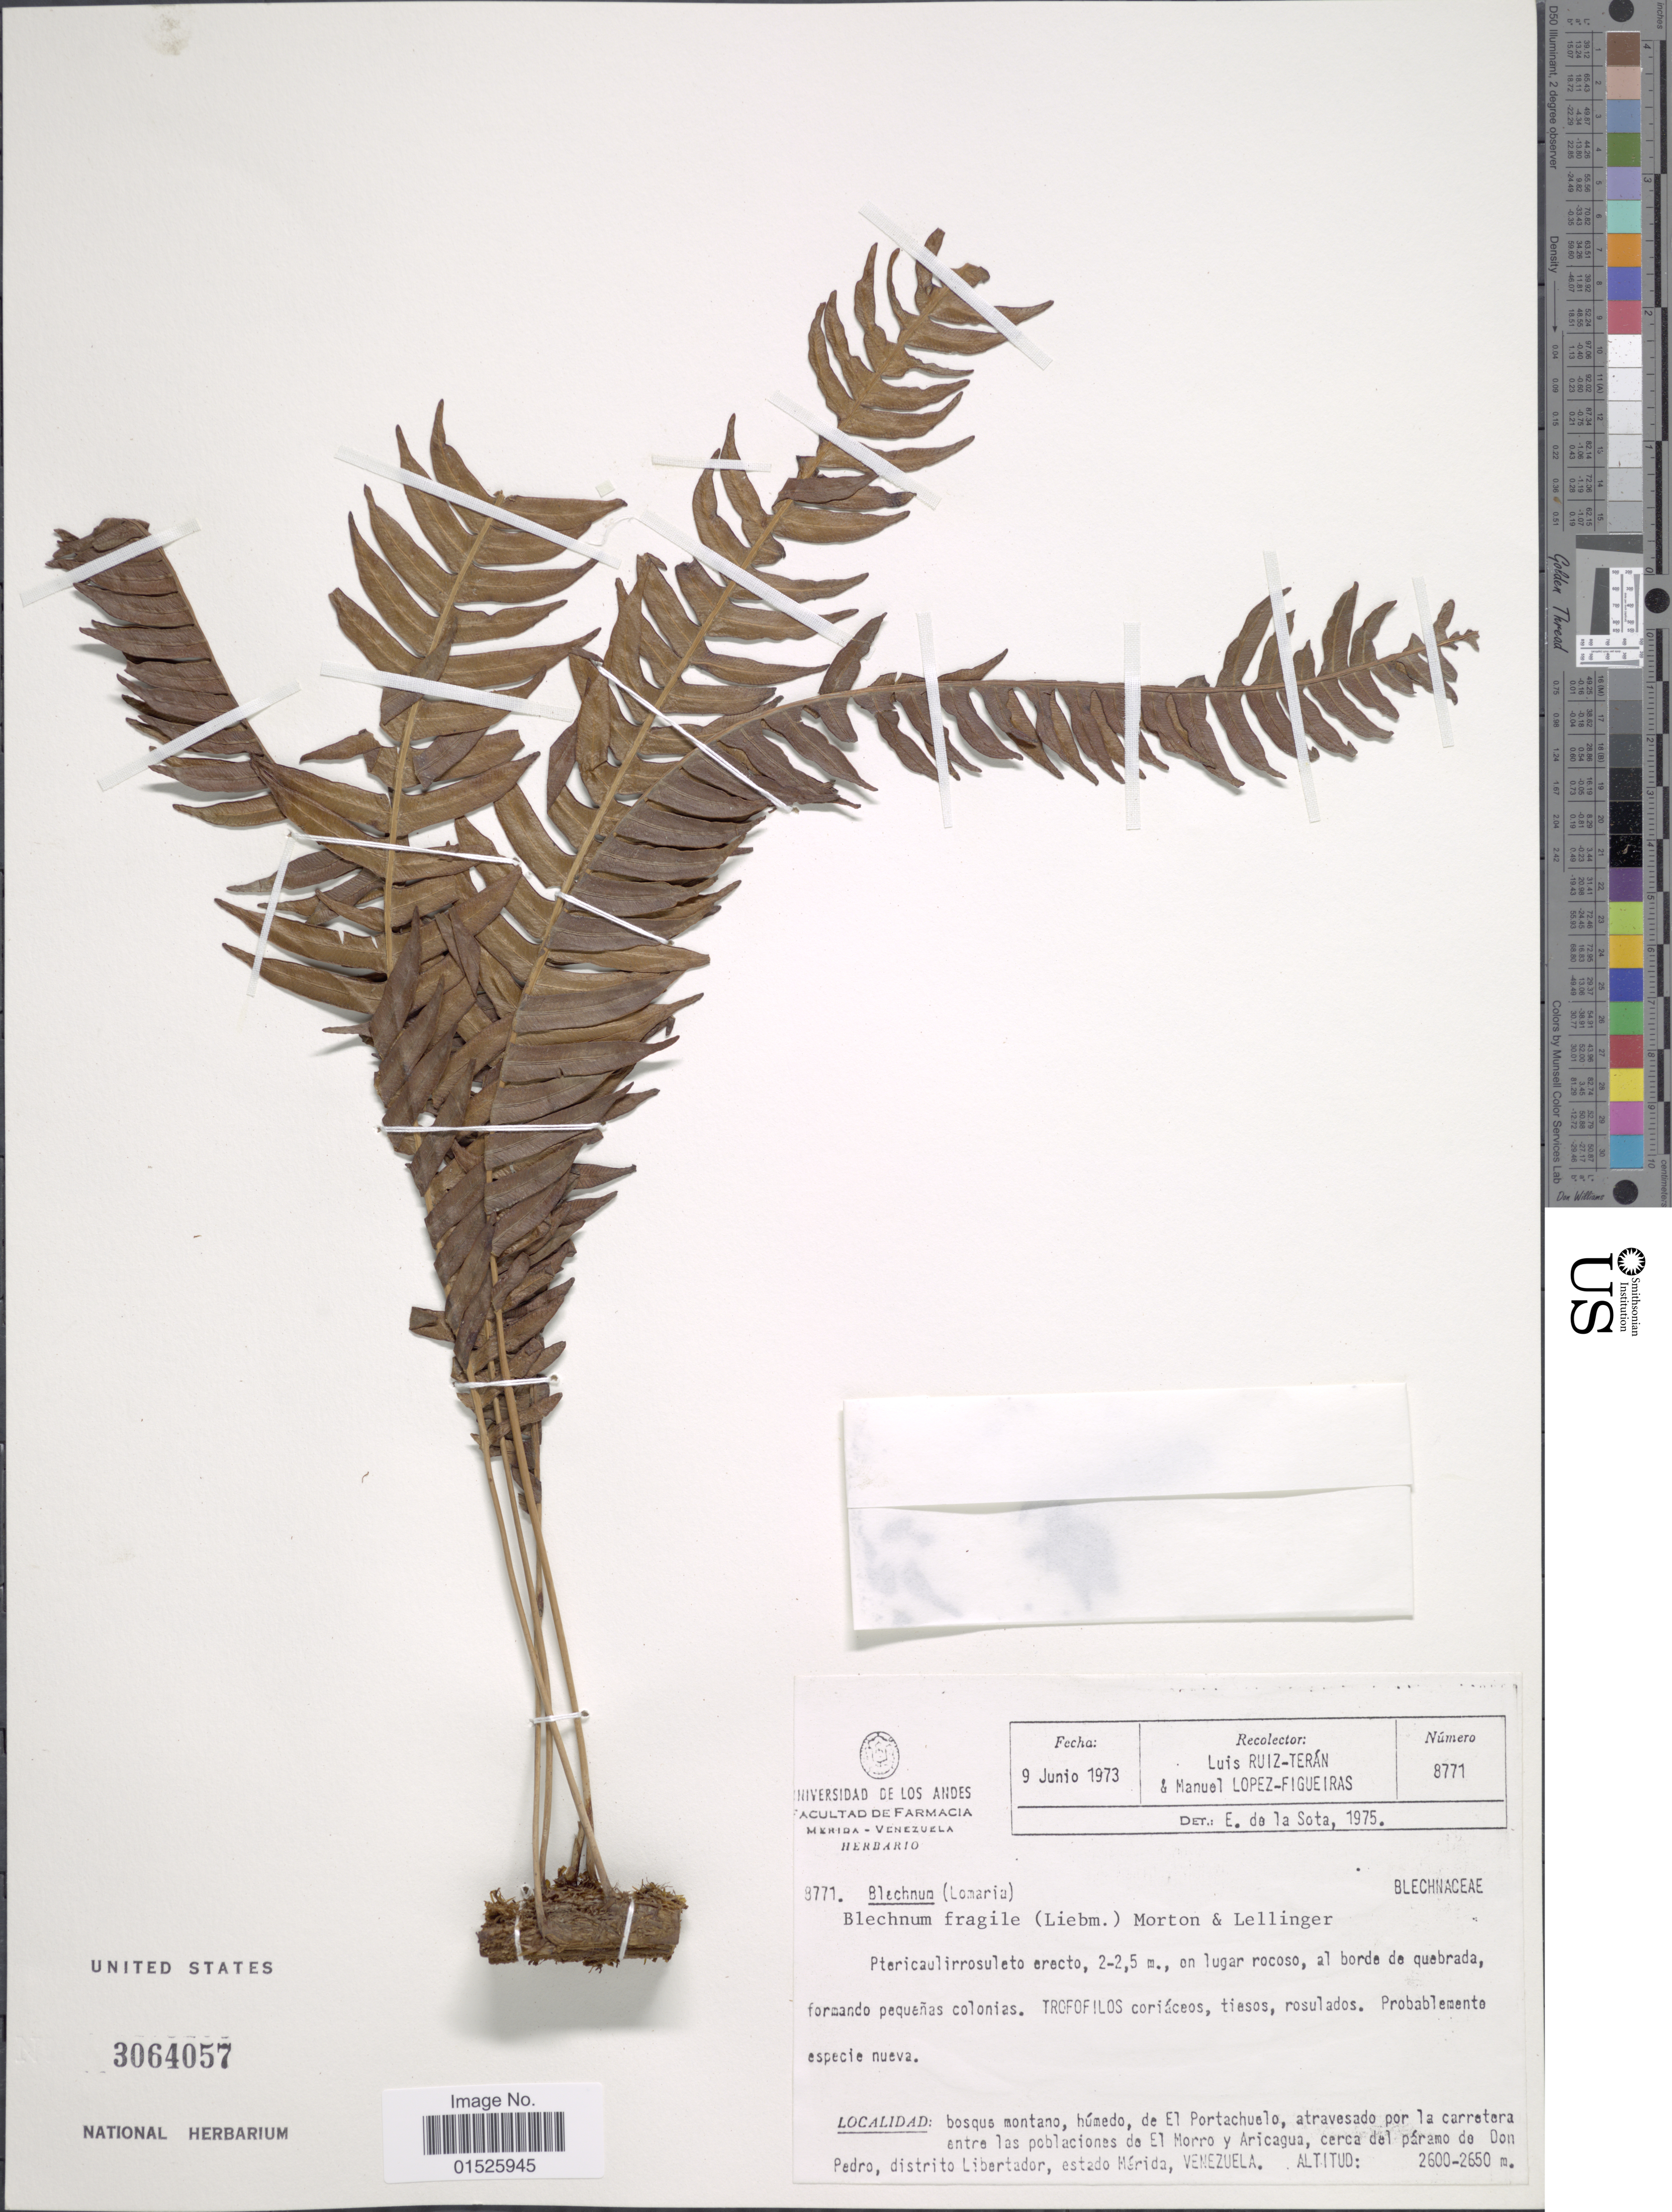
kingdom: Plantae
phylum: Tracheophyta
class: Polypodiopsida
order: Polypodiales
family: Blechnaceae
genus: Blechnum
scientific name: Blechnum fragile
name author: (Liebm.) C.V. Morton & Lellinger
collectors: L. Teran & M. López Figueiras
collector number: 8771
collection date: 1973-06-09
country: Venezuela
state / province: Mérida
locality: Bosque montano, húmedo, de El Portachuelo, atravesado por la carretera antre las poblaciones de El Morro y Aricagua, cerca del páramo de Don Pedro, distrito Libertador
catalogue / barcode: US 3064057